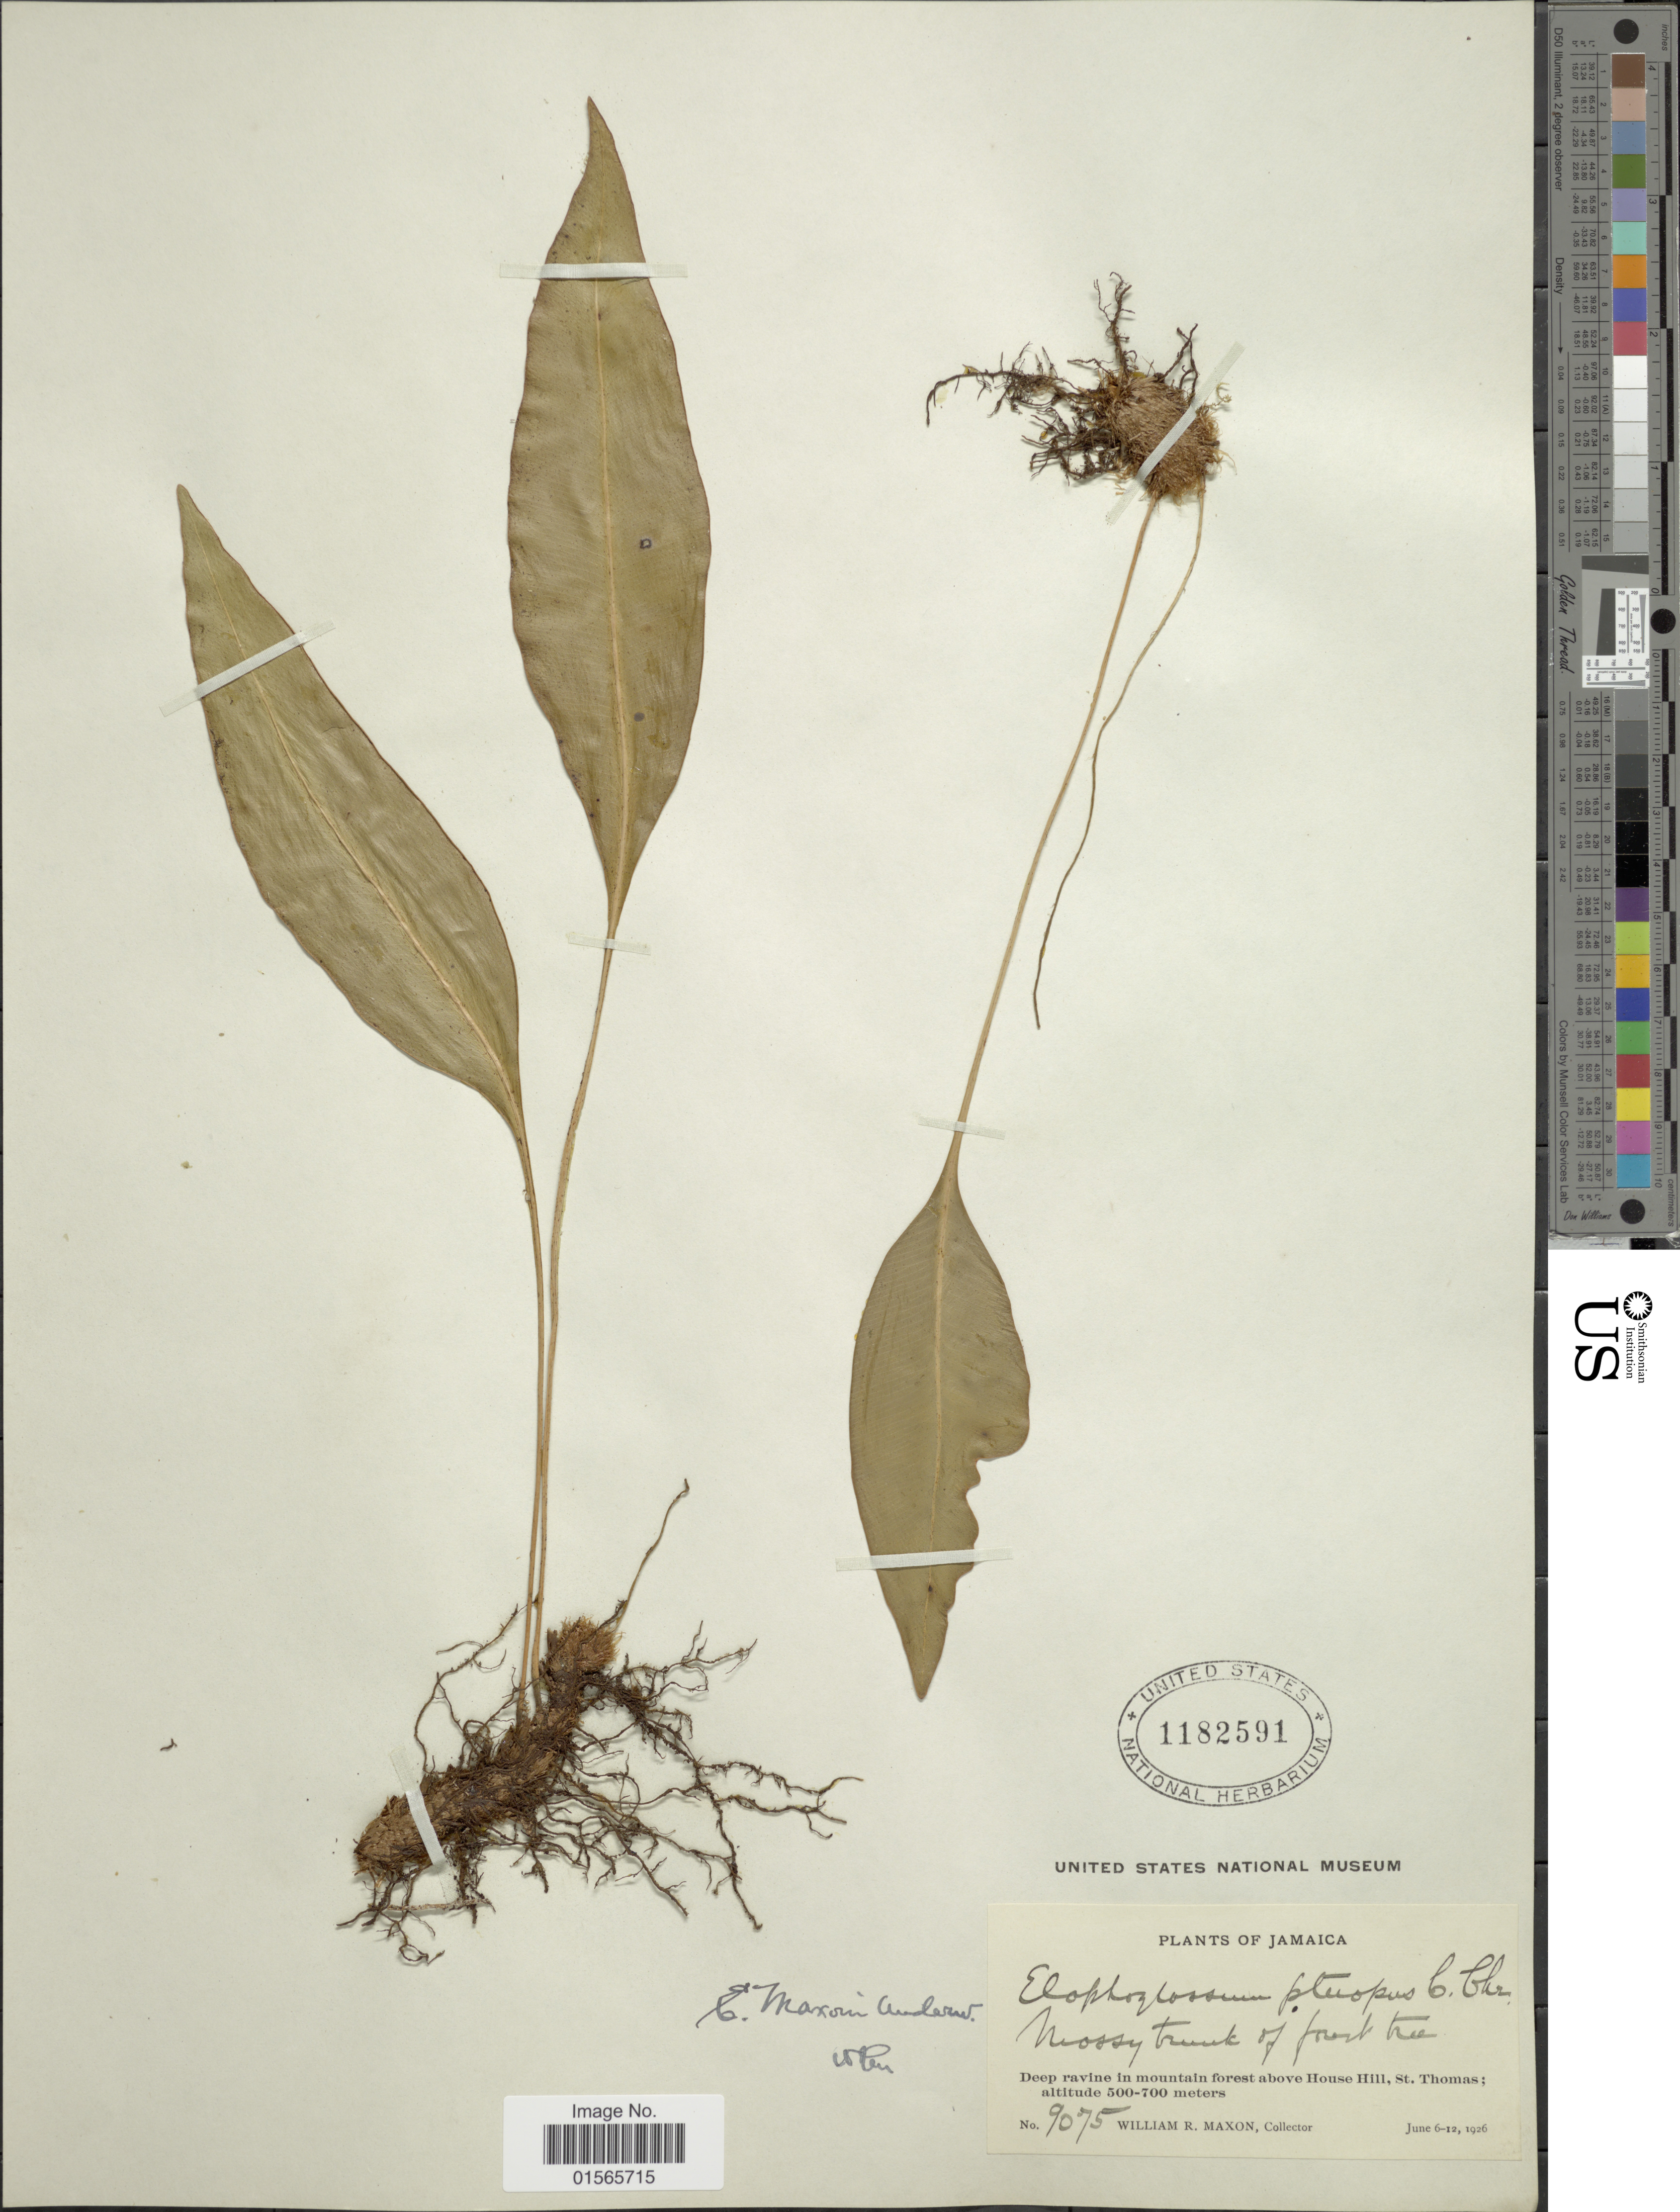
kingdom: Plantae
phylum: Tracheophyta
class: Polypodiopsida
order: Polypodiales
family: Dryopteridaceae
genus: Elaphoglossum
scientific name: Elaphoglossum maxonii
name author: Underw. ex C.V. Morton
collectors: W. R. Maxon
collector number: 9075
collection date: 1926-06-06/1926-06-12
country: Jamaica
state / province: Saint Thomas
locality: Deep ravine in mountain forest above House Hill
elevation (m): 500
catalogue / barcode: US 1182591